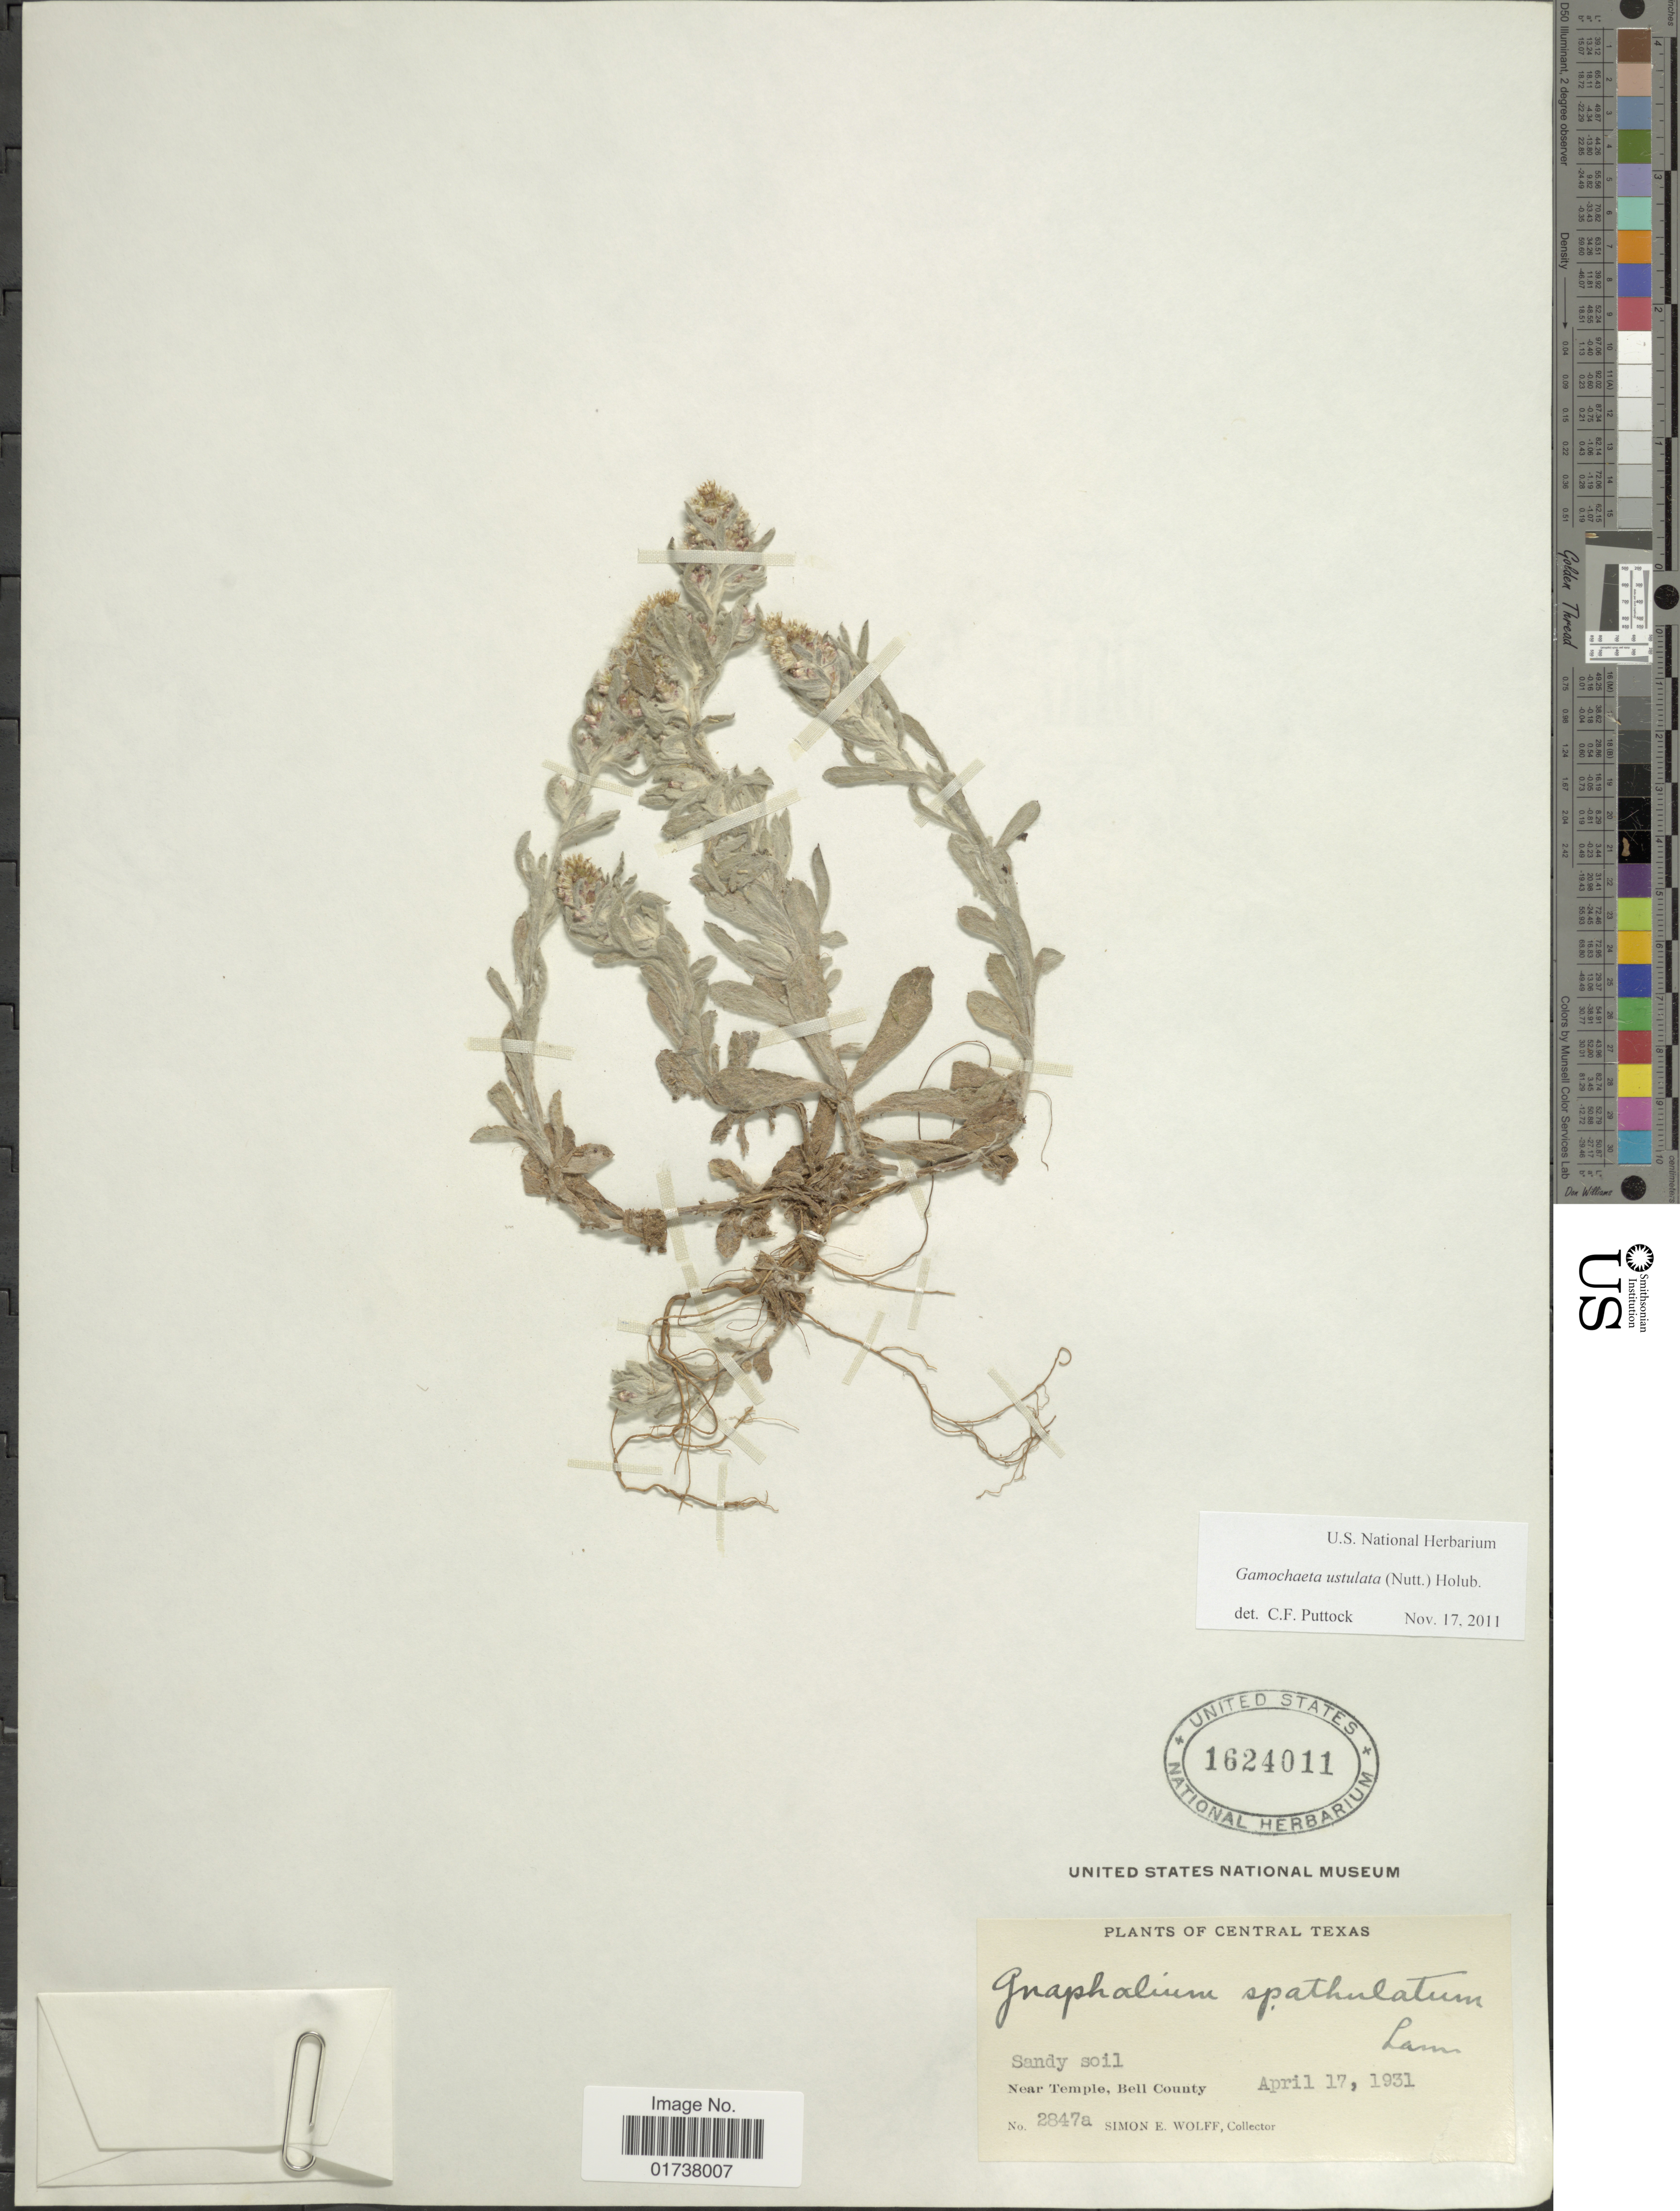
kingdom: Plantae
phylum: Tracheophyta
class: Magnoliopsida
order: Asterales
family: Asteraceae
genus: Gamochaeta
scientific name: Gamochaeta purpurea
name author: (L.) Cabrera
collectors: S. E. Wolff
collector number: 2847a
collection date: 1931-04-17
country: United States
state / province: Texas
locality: Central Texas, Near Temple, Bell County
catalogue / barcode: US 1624011